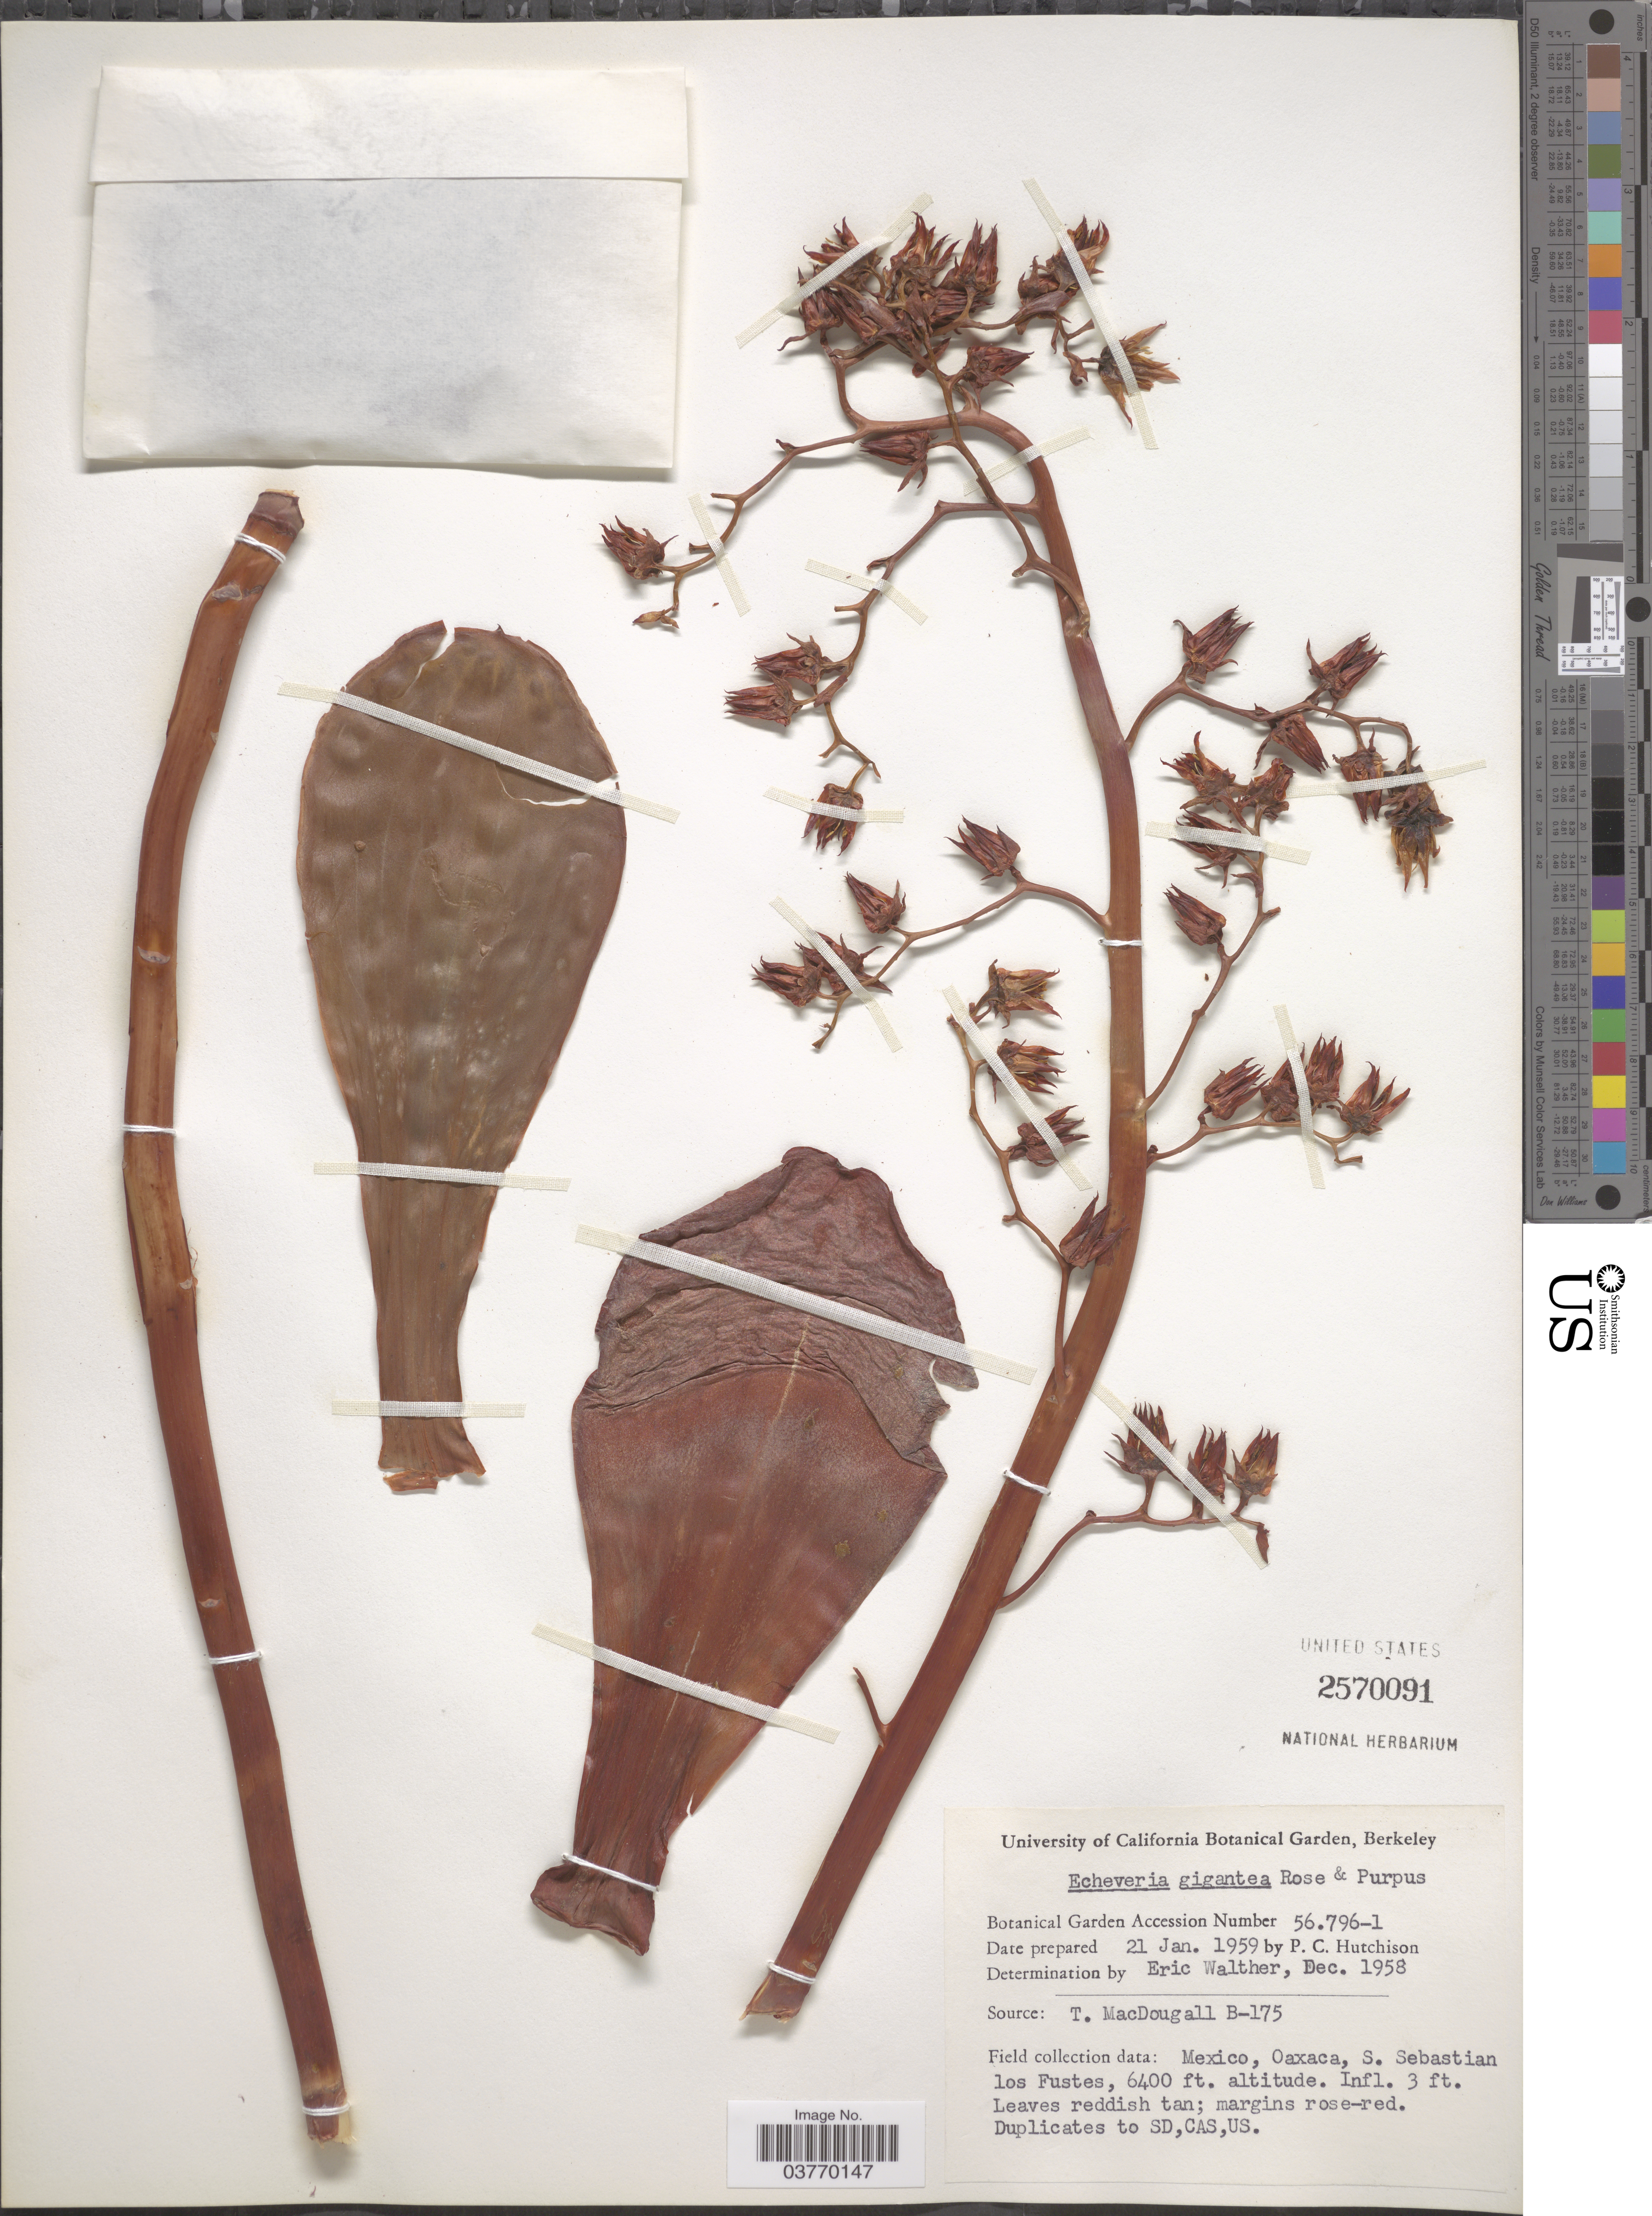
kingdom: Plantae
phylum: Tracheophyta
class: Magnoliopsida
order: Saxifragales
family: Crassulaceae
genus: Echeveria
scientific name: Echeveria gigantea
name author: Rose & Purpus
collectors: P. C. Hutchison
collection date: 1959-01-21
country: United States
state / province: California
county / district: Alameda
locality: University of California Botanical Garden, Berkeley.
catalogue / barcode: US 2570091